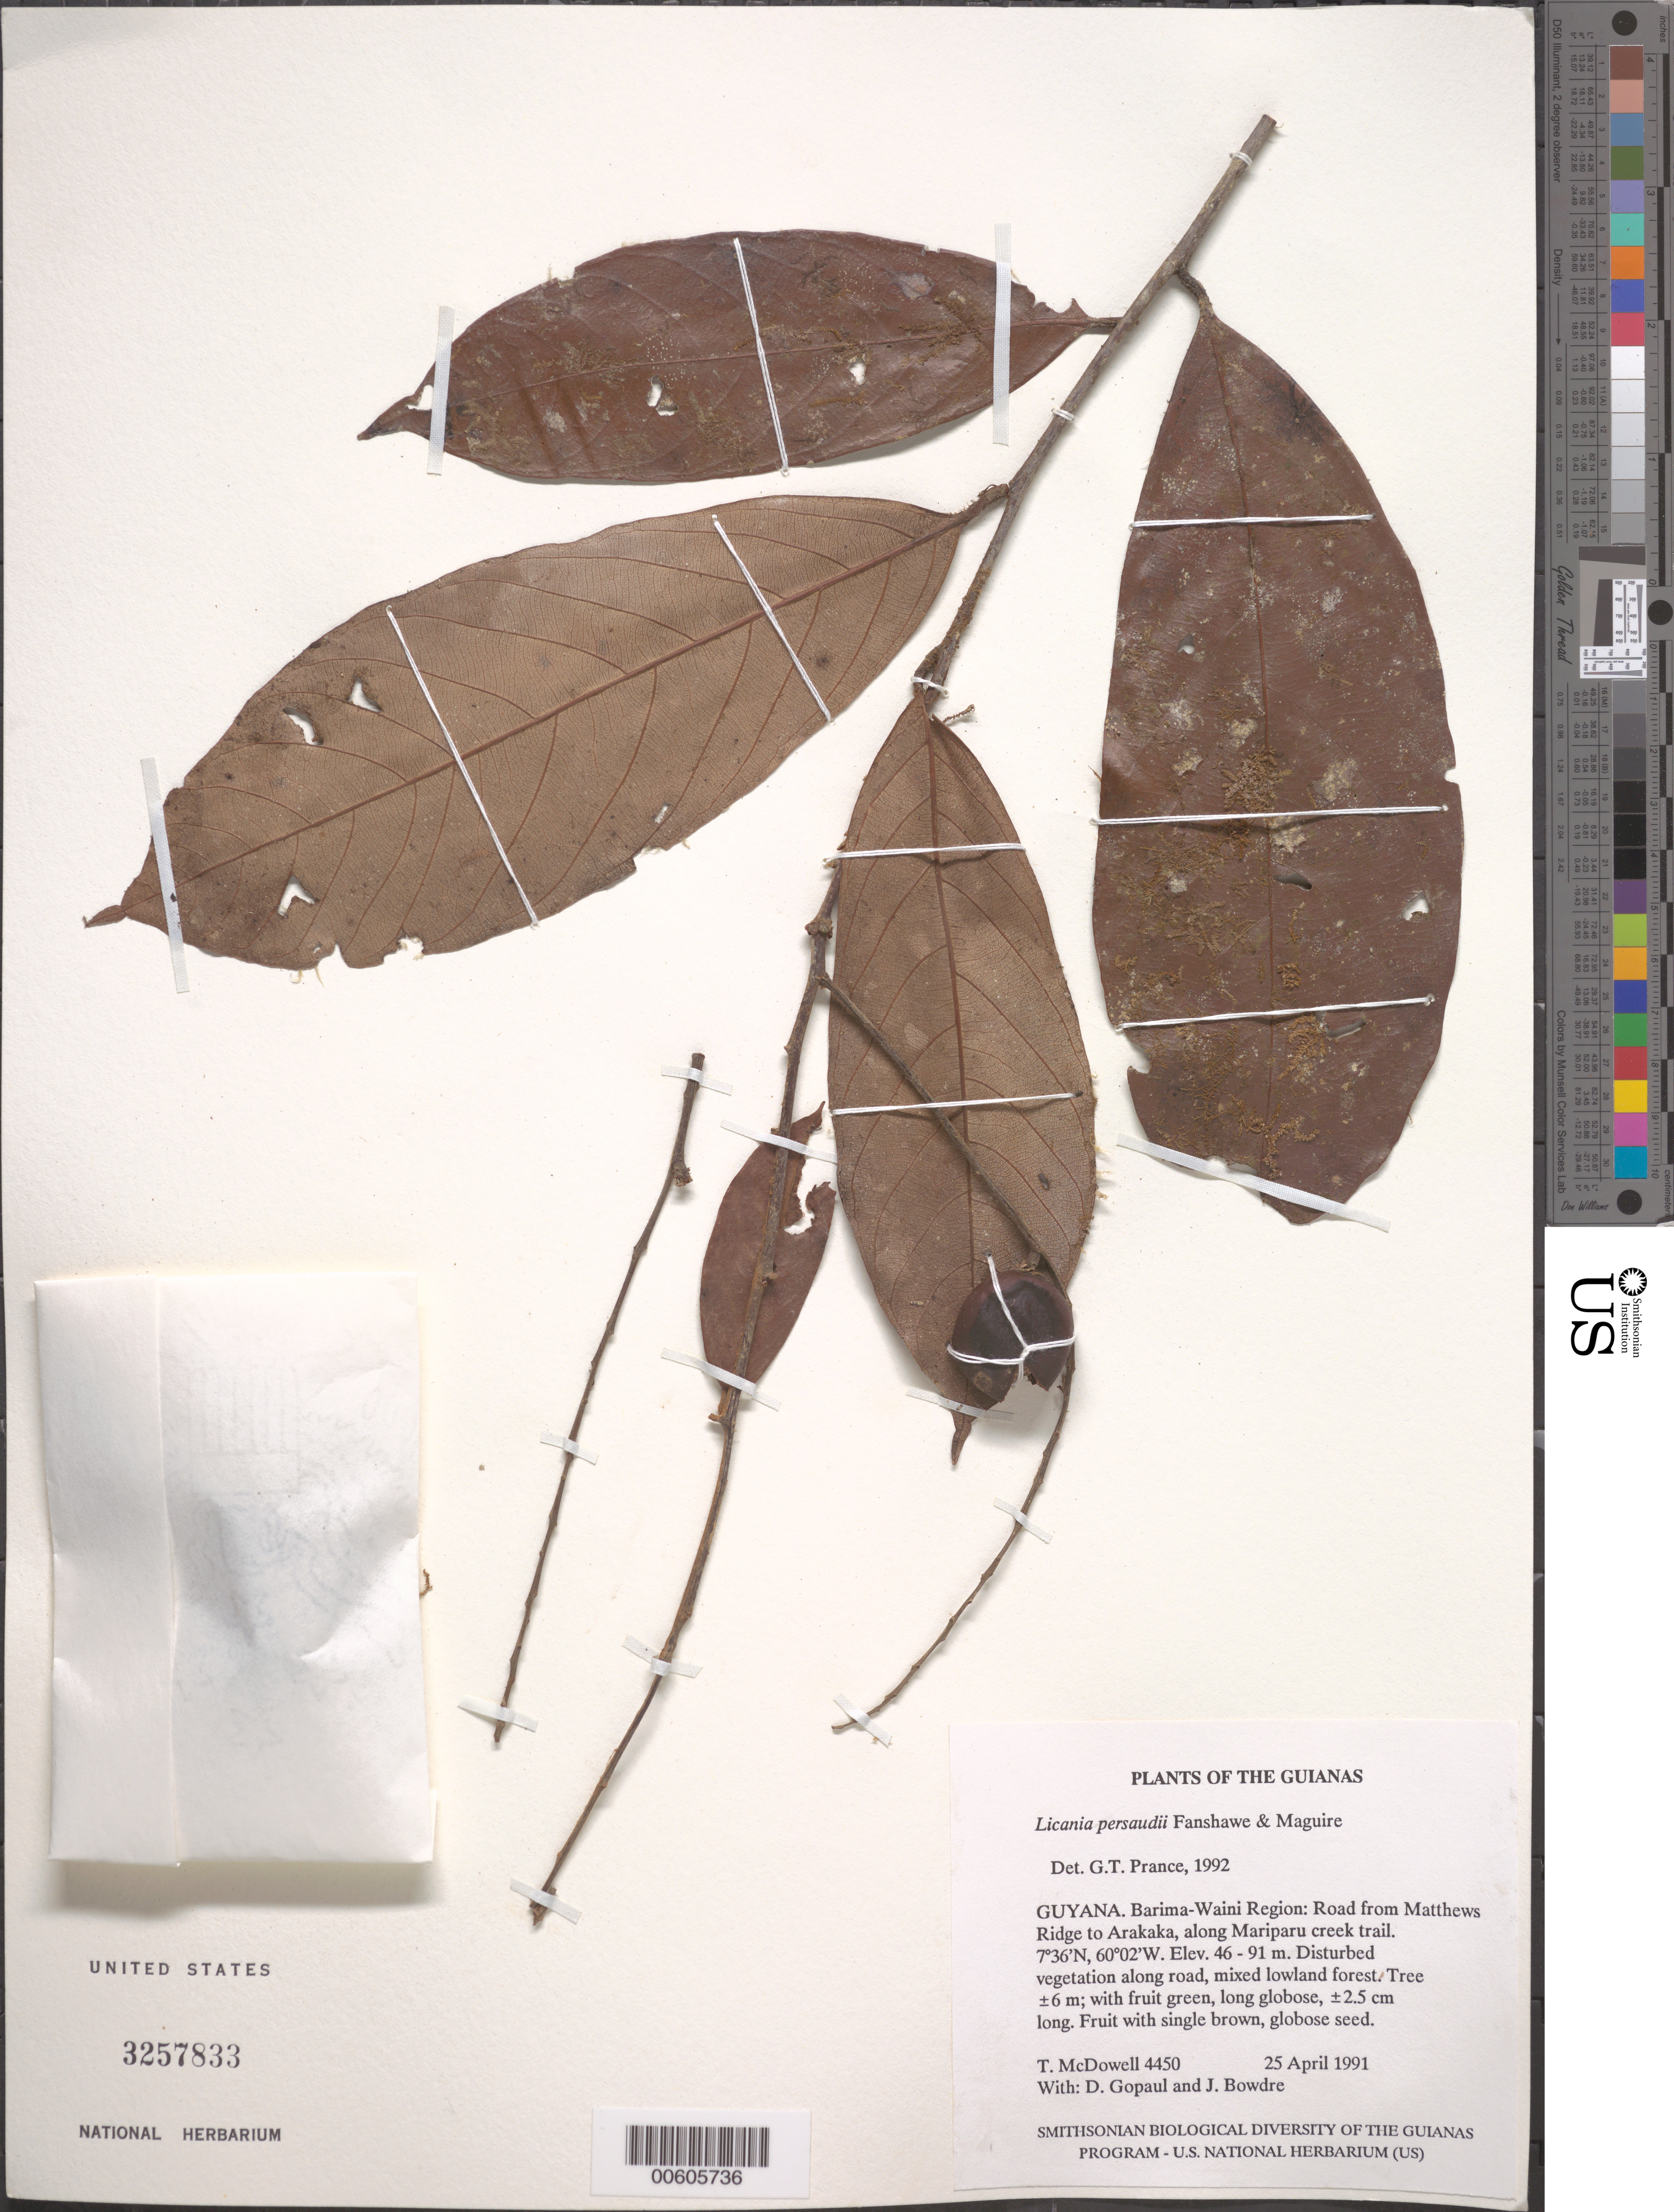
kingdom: Plantae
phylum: Tracheophyta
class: Magnoliopsida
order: Malpighiales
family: Chrysobalanaceae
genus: Leptobalanus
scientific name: Leptobalanus persaudii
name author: (Fanshawe & Maguire) Sothers & Prance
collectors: T. McDowell, D. Gopaul & J. Bowdre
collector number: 4450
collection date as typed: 25 April 1991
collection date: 1991-04-25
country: Guyana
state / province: Barima-Waini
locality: Road from Matthews Ridge to Arakaka, along Mariparu creek trail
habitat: Disturbed vegetation along road, mixed lowland forest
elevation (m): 46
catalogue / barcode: US 3257833